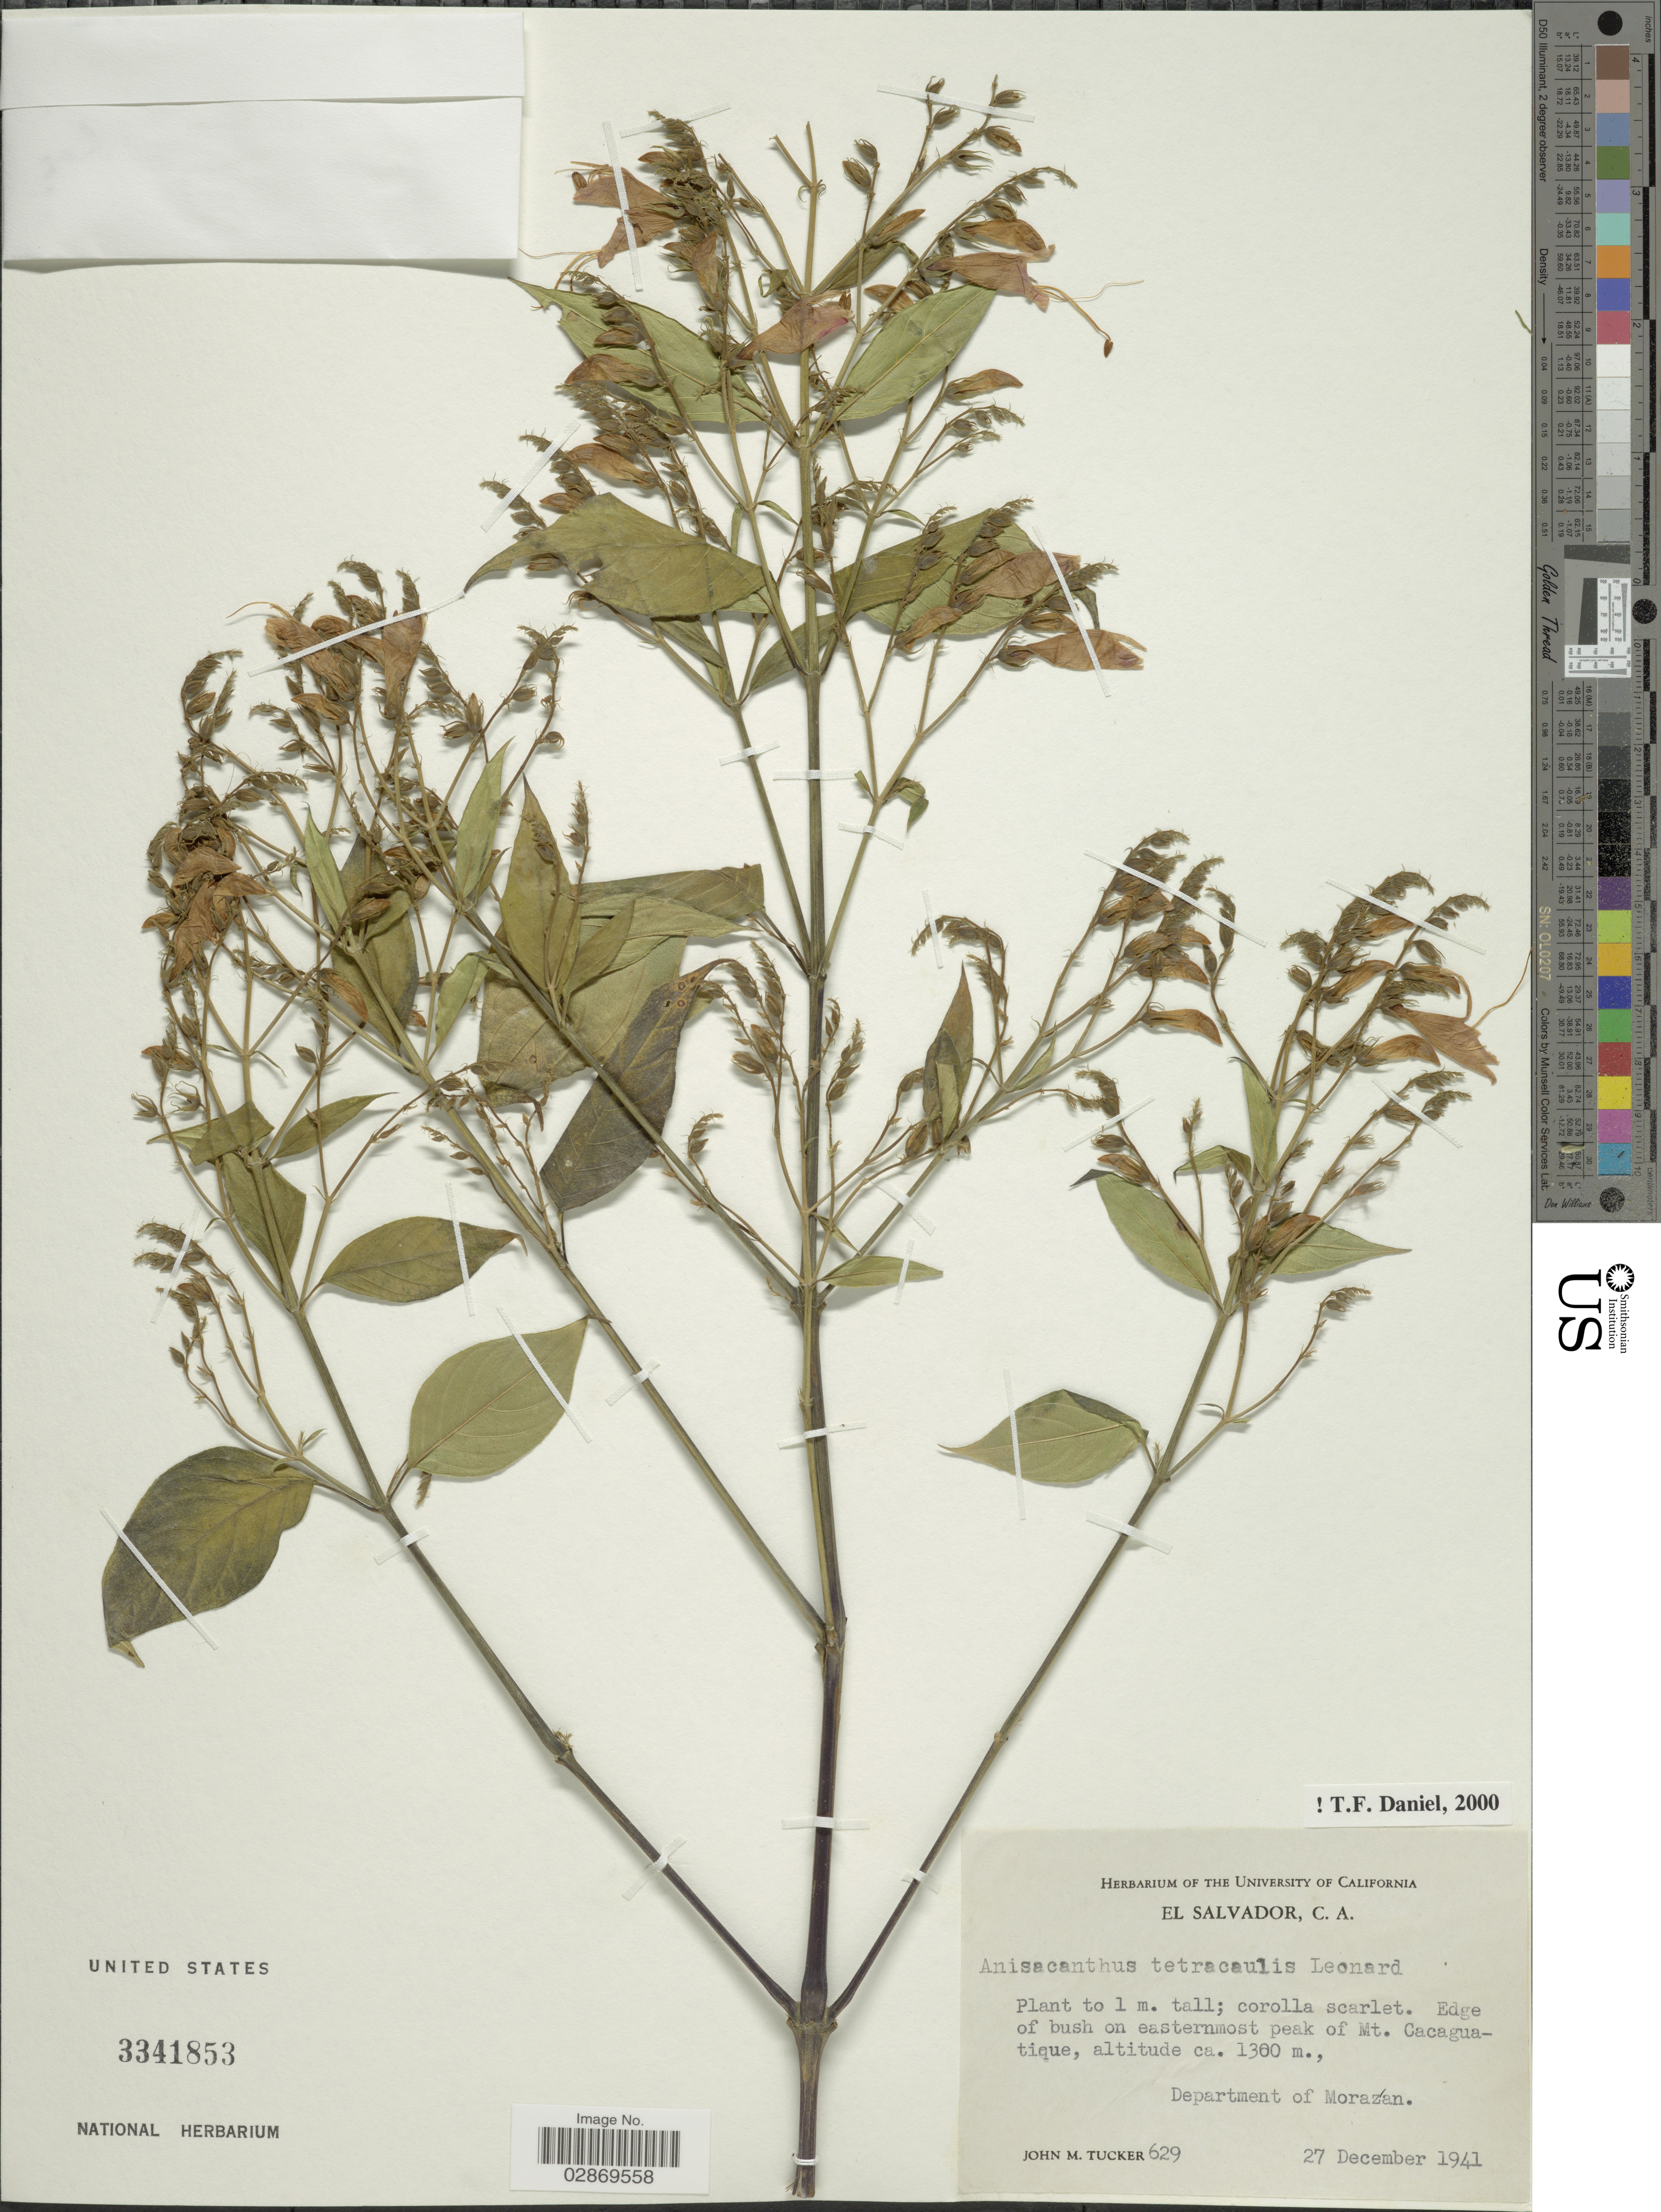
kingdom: Plantae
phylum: Tracheophyta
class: Magnoliopsida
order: Lamiales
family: Acanthaceae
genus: Anisacanthus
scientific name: Anisacanthus tetracaulis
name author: Leonard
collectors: J. M. Tucker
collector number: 629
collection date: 1941-12-27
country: El Salvador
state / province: Morazan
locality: C.A., Edge of bush on easternmost peak of Mt. Cacaguatique, Department of Morazán.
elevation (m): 1300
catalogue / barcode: US 3341853